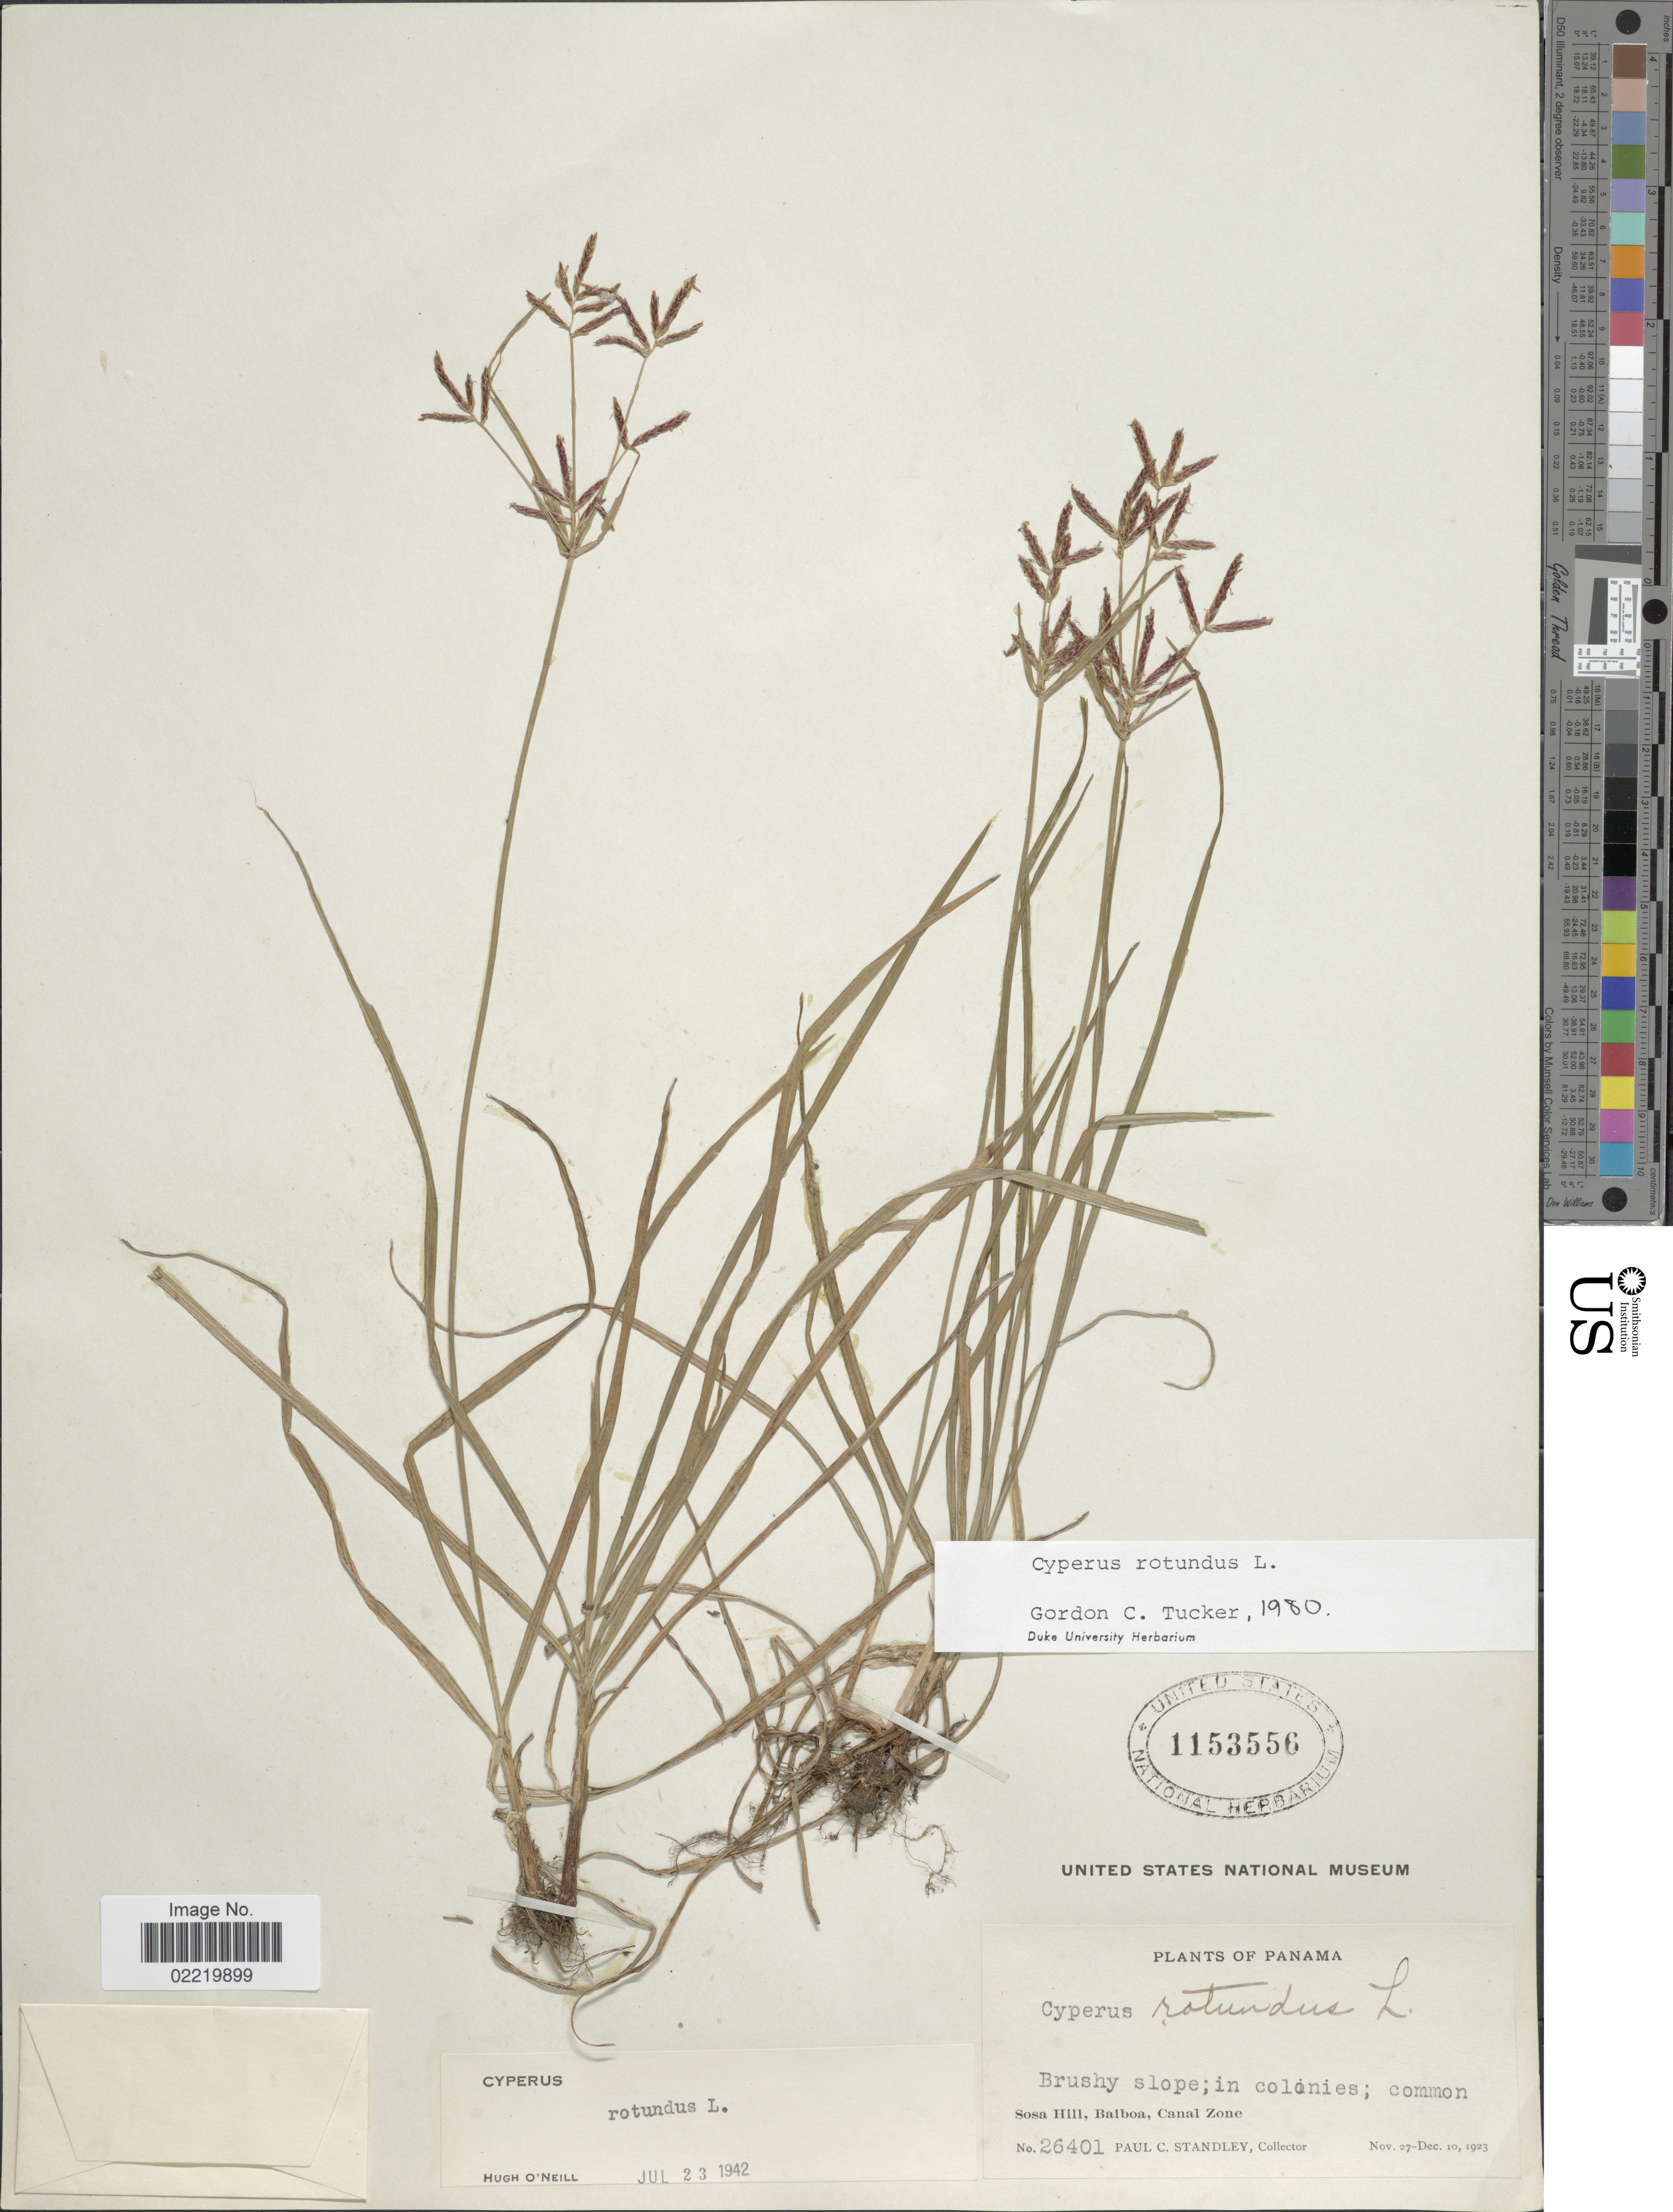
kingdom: Plantae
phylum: Tracheophyta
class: Liliopsida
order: Poales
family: Cyperaceae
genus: Cyperus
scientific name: Cyperus rotundus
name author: L.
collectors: P. C. Standley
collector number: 26401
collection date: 1923-11-27/1923-12-10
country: Panama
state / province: Colón / Panamá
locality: Brushy slope; in colonies, Sosa Hill, Balboa, Canal Zone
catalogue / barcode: US 1153556